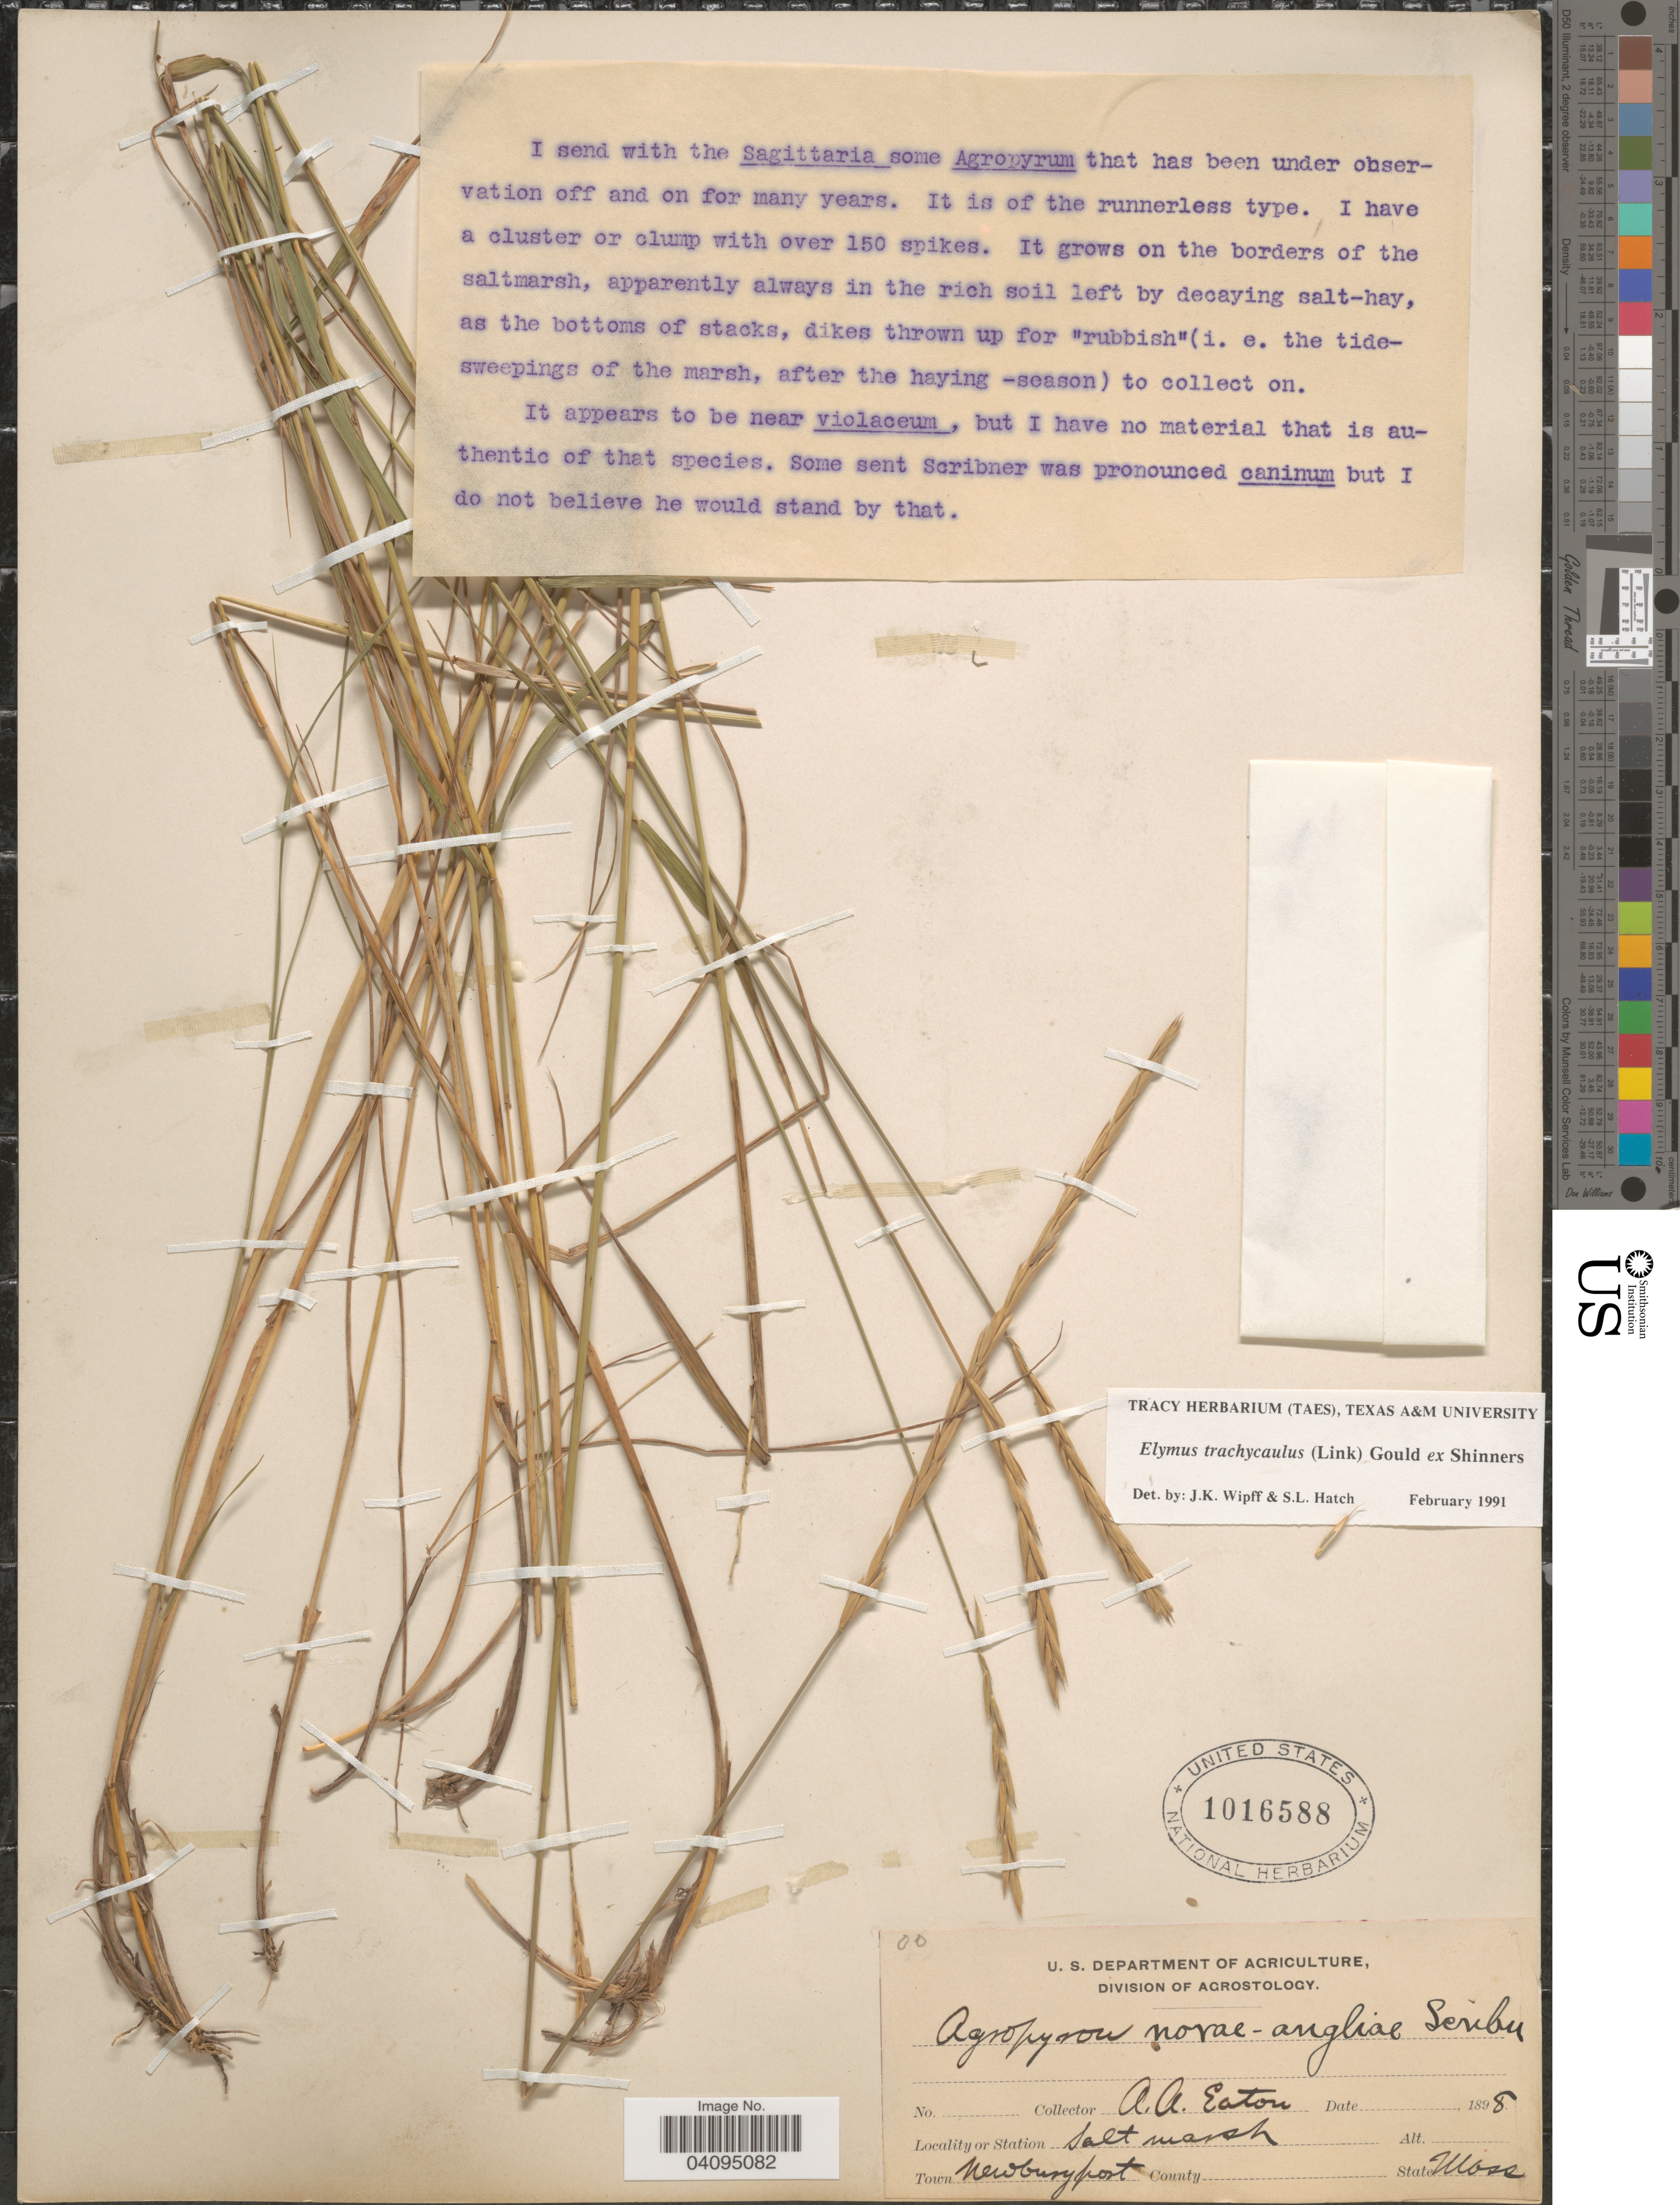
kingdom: Plantae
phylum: Tracheophyta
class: Liliopsida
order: Poales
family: Poaceae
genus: Elymus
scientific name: Elymus trachycaulus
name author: (Link) Gould ex Shinners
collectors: A. A. Eaton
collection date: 1898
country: United States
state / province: Massachusetts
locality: Town Newbury Port.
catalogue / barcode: US 1016588